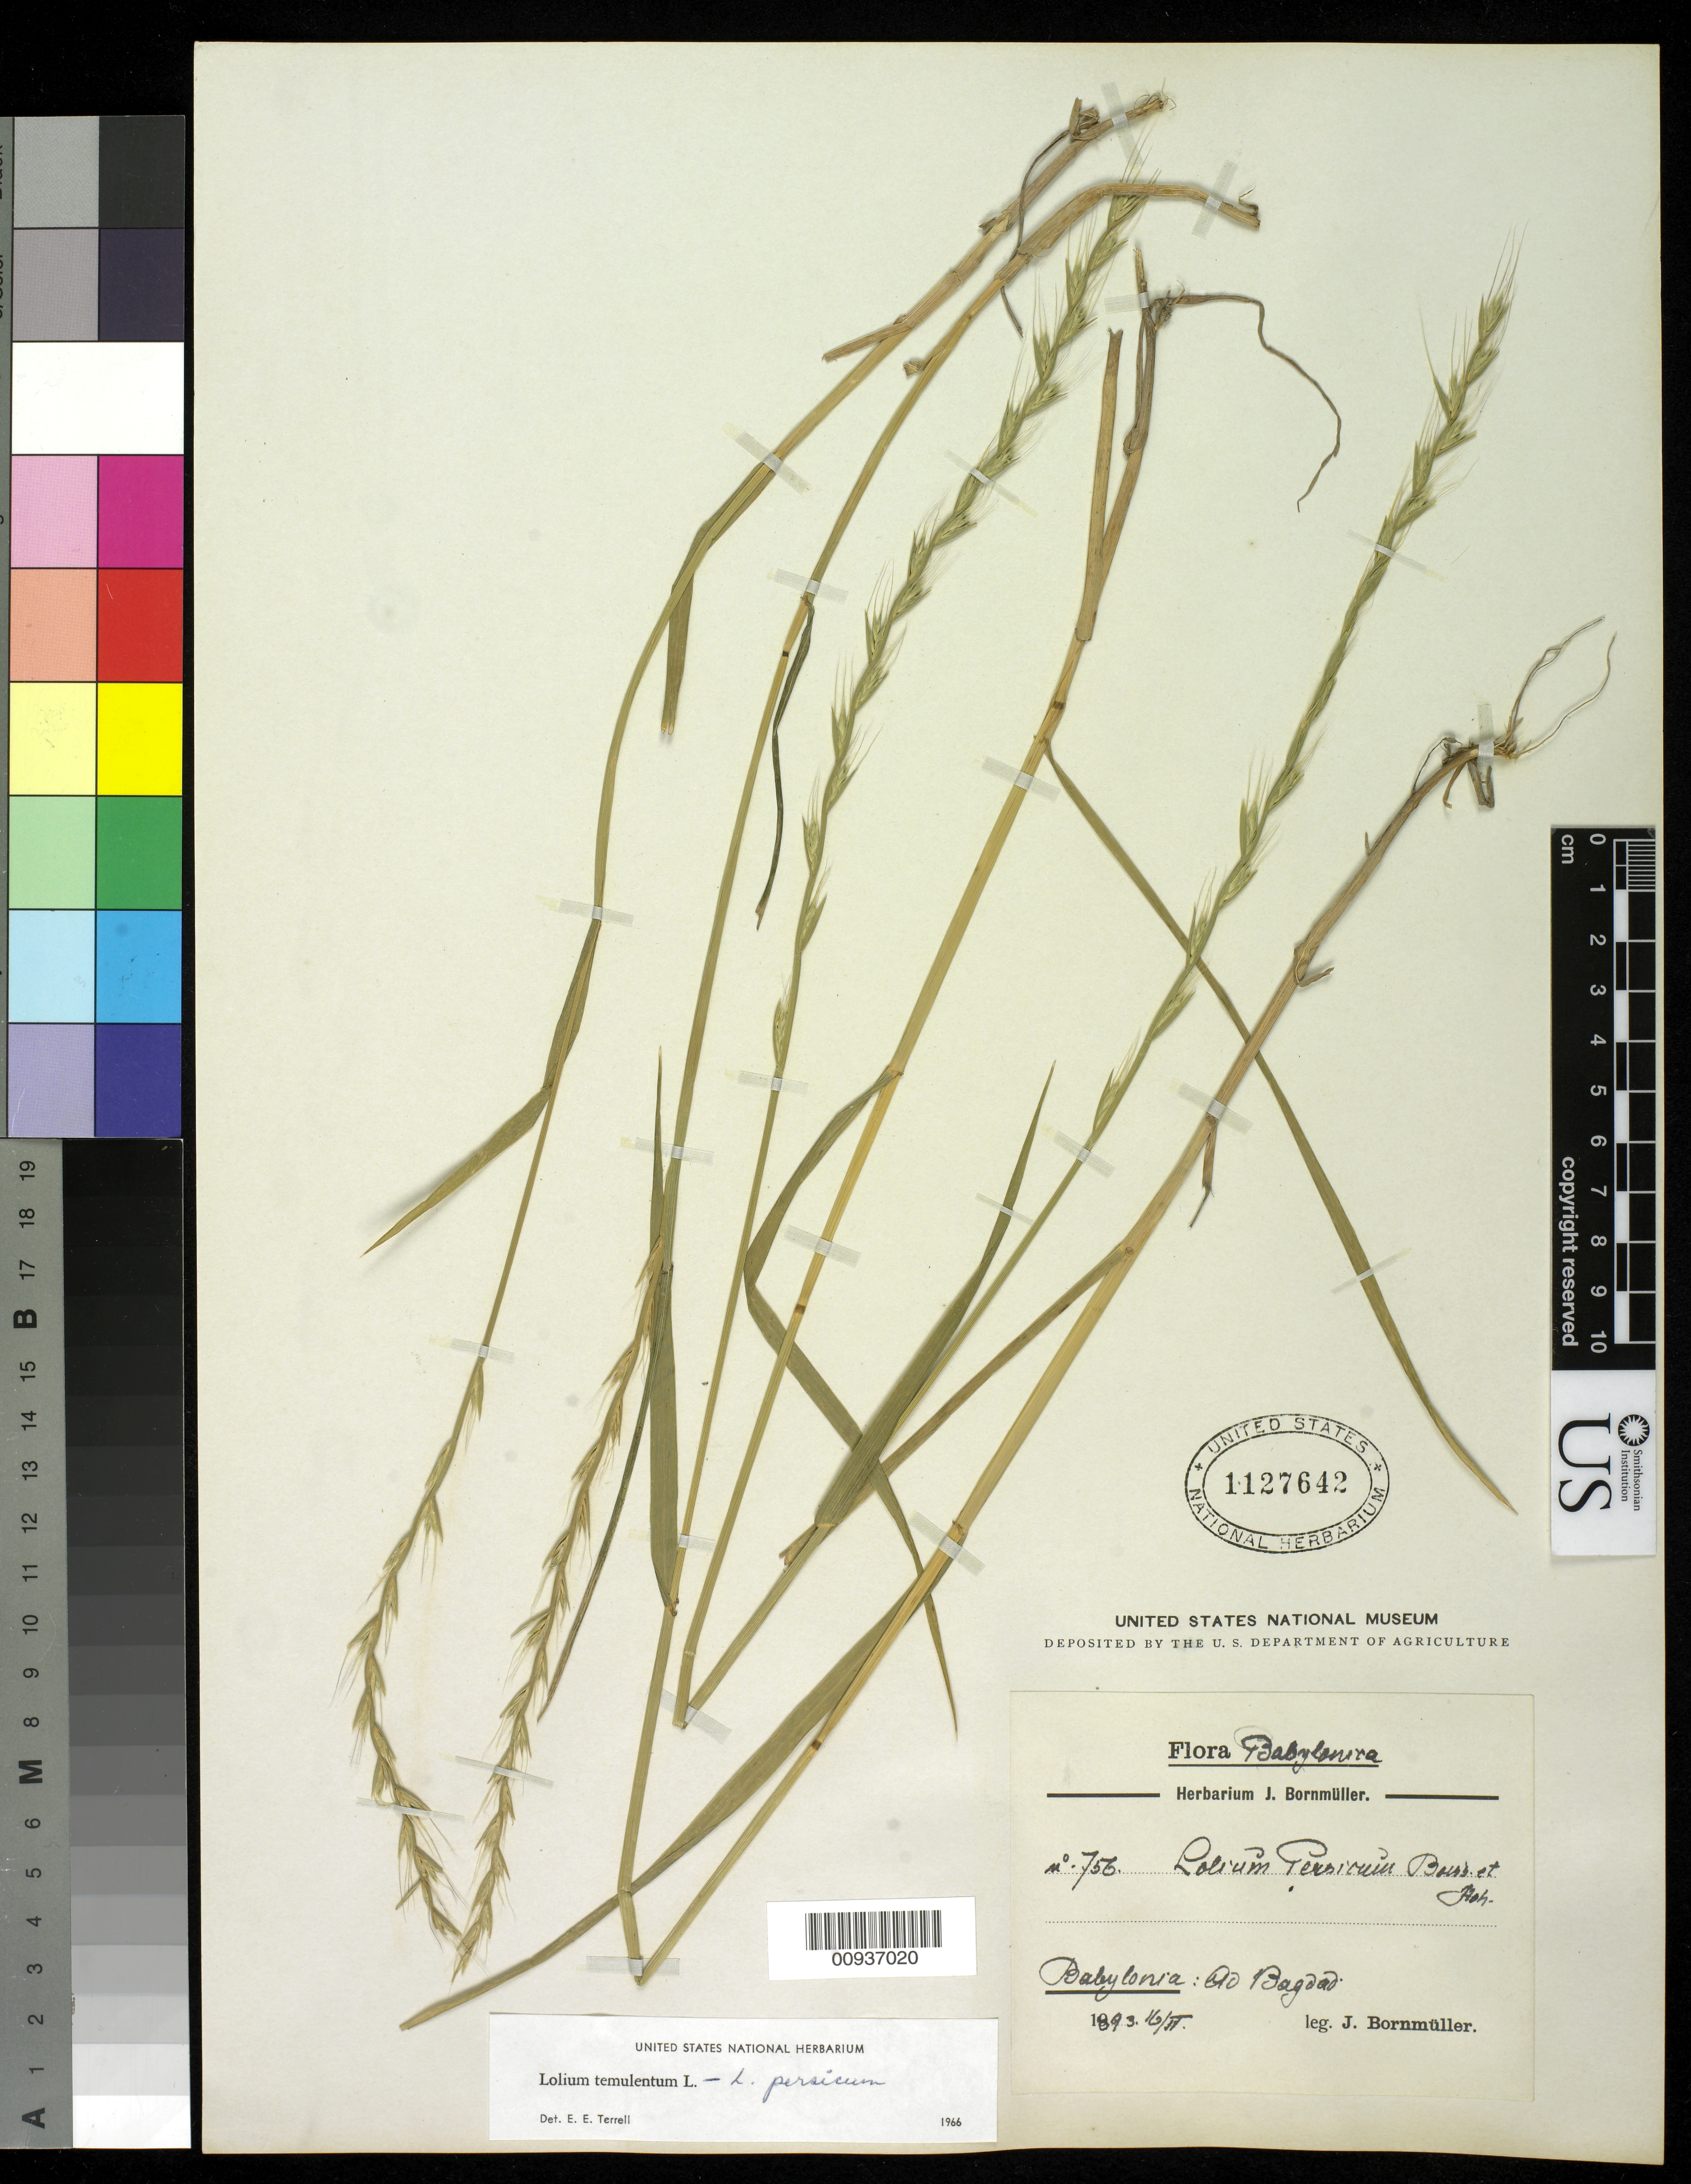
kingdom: Plantae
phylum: Tracheophyta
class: Liliopsida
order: Poales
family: Poaceae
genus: Lolium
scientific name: Lolium temulentum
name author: L.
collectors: J. Bornmüller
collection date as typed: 1893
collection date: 1893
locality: Babylonia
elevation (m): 756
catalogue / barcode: US 1127642